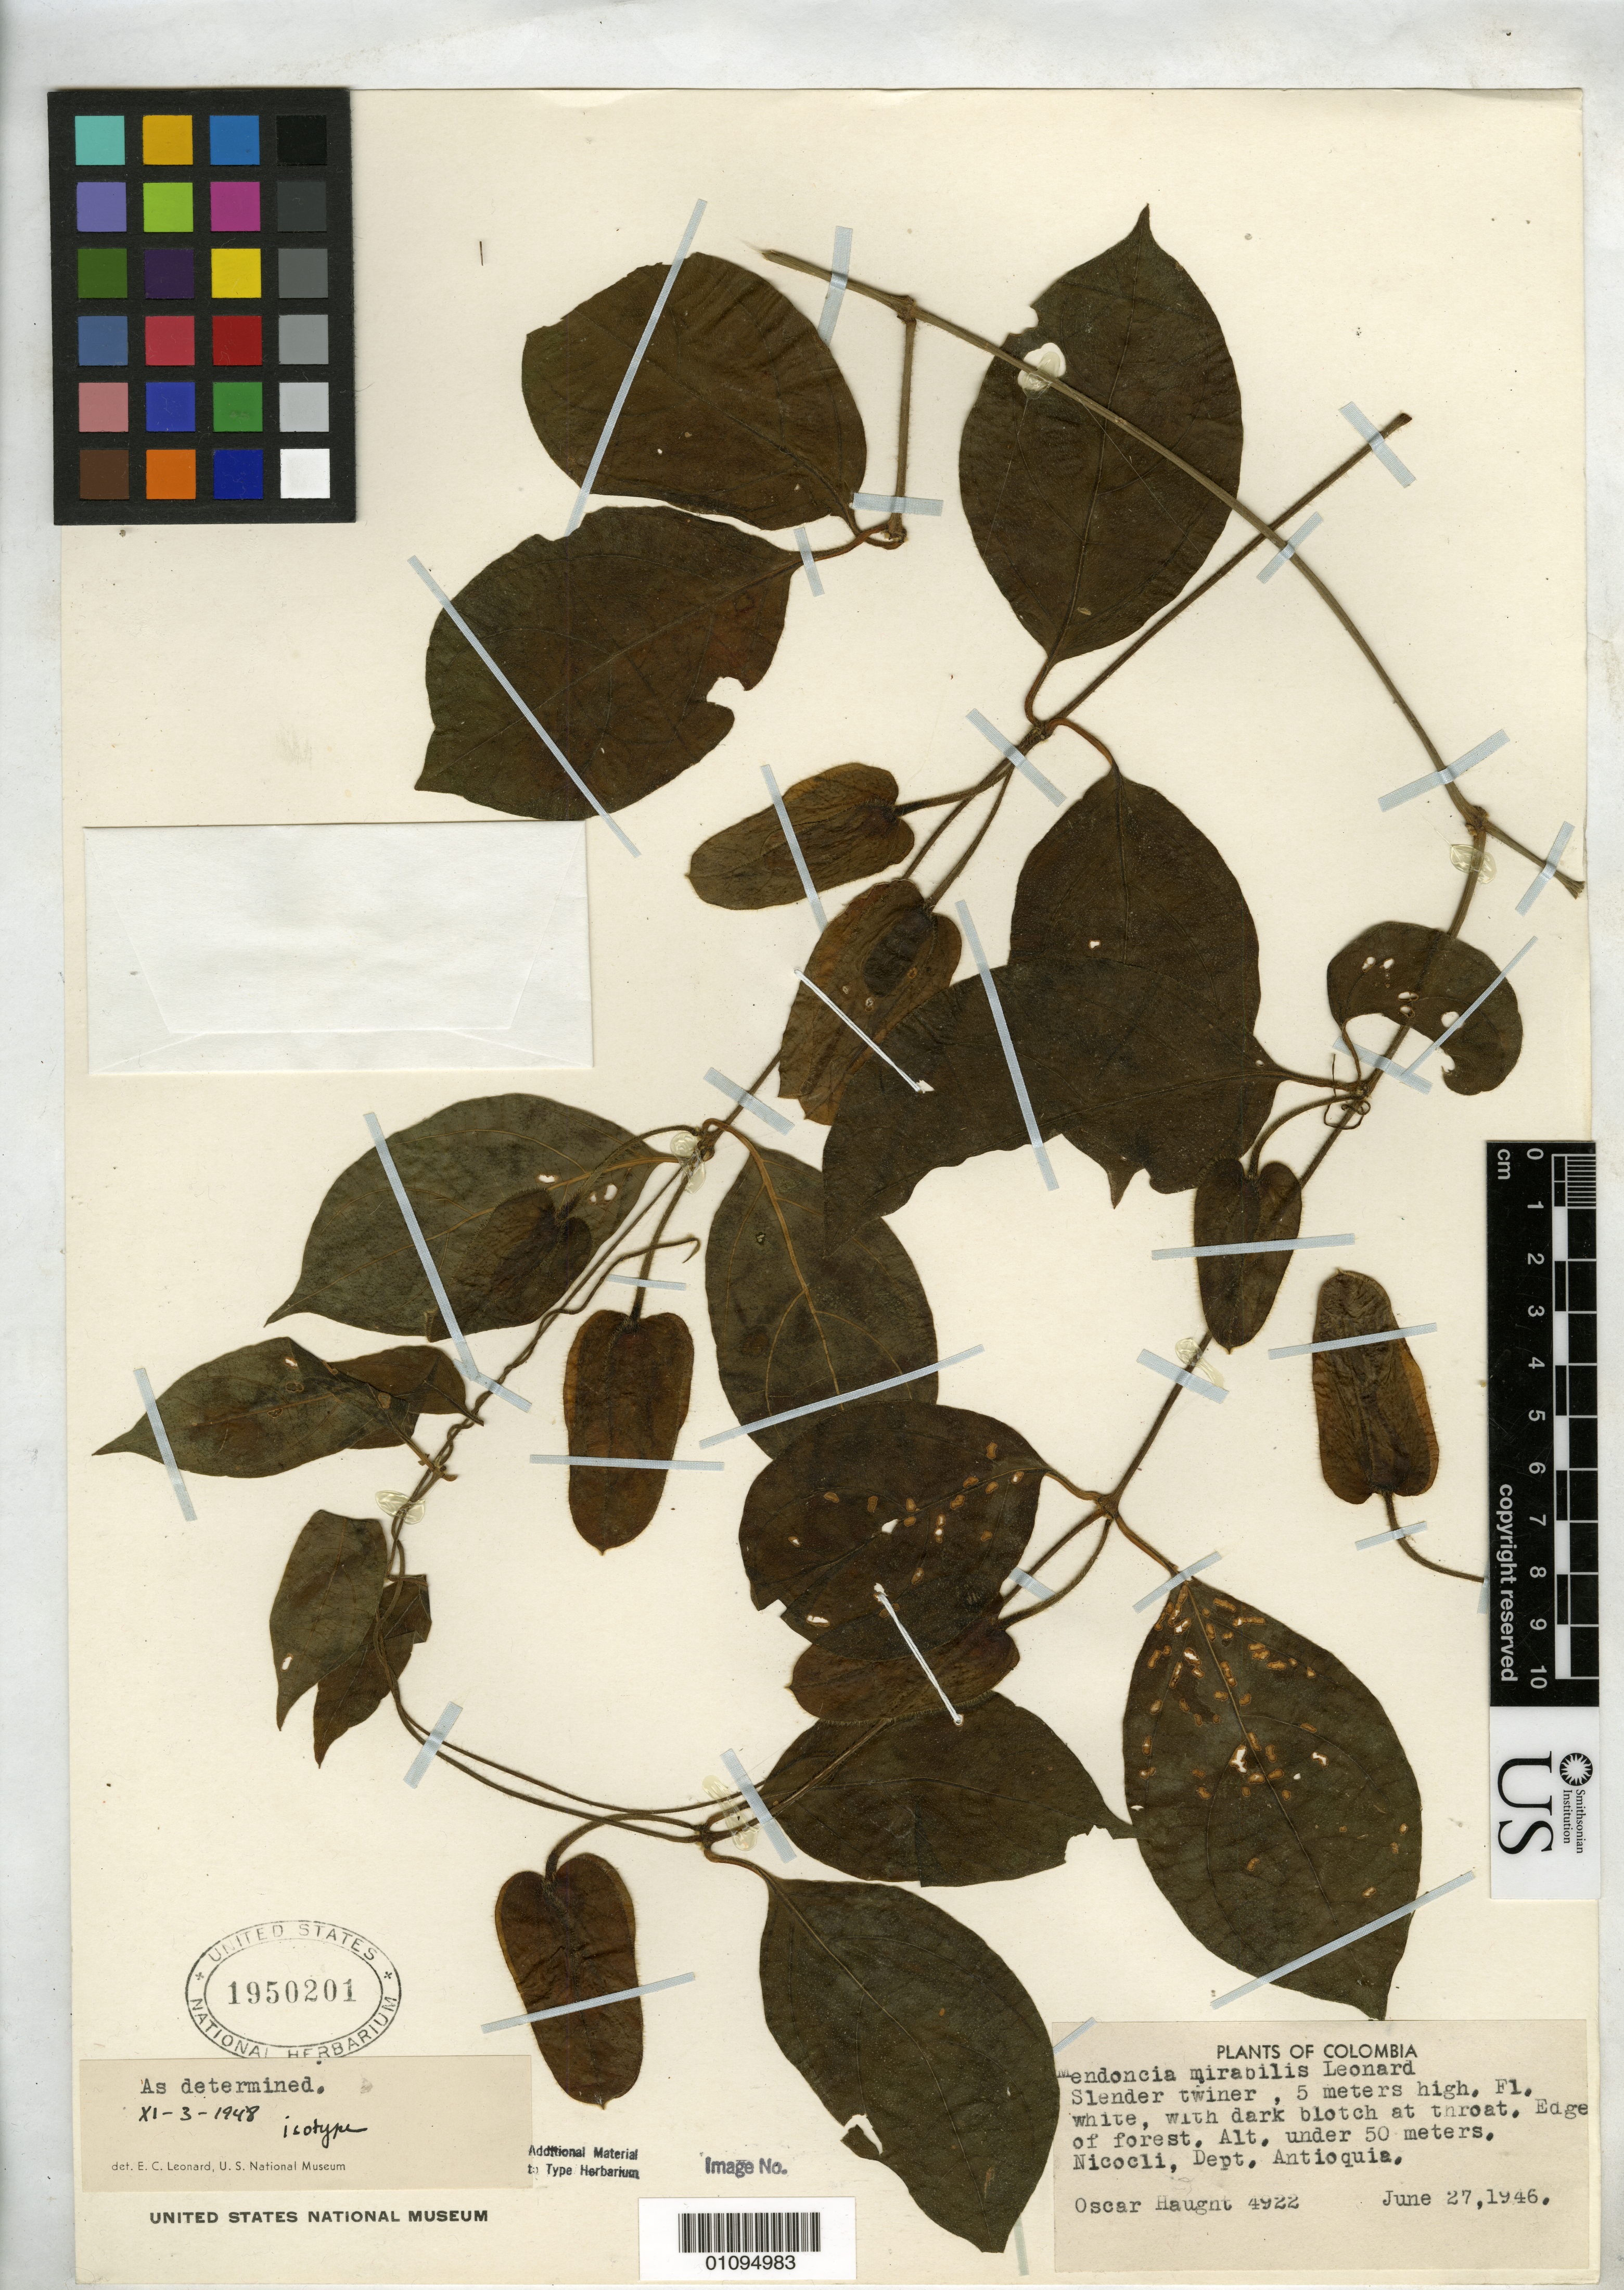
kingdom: Plantae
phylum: Tracheophyta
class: Magnoliopsida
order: Lamiales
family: Acanthaceae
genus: Mendoncia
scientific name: Mendoncia mirabilis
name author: Leonard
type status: Isotype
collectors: O. L. Haught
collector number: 4922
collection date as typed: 27 Jun 1946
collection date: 1946-06-27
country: Colombia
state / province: Antioquia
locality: Forest near Nicocli.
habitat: Edge of forest.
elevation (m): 50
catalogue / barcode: US 1950201